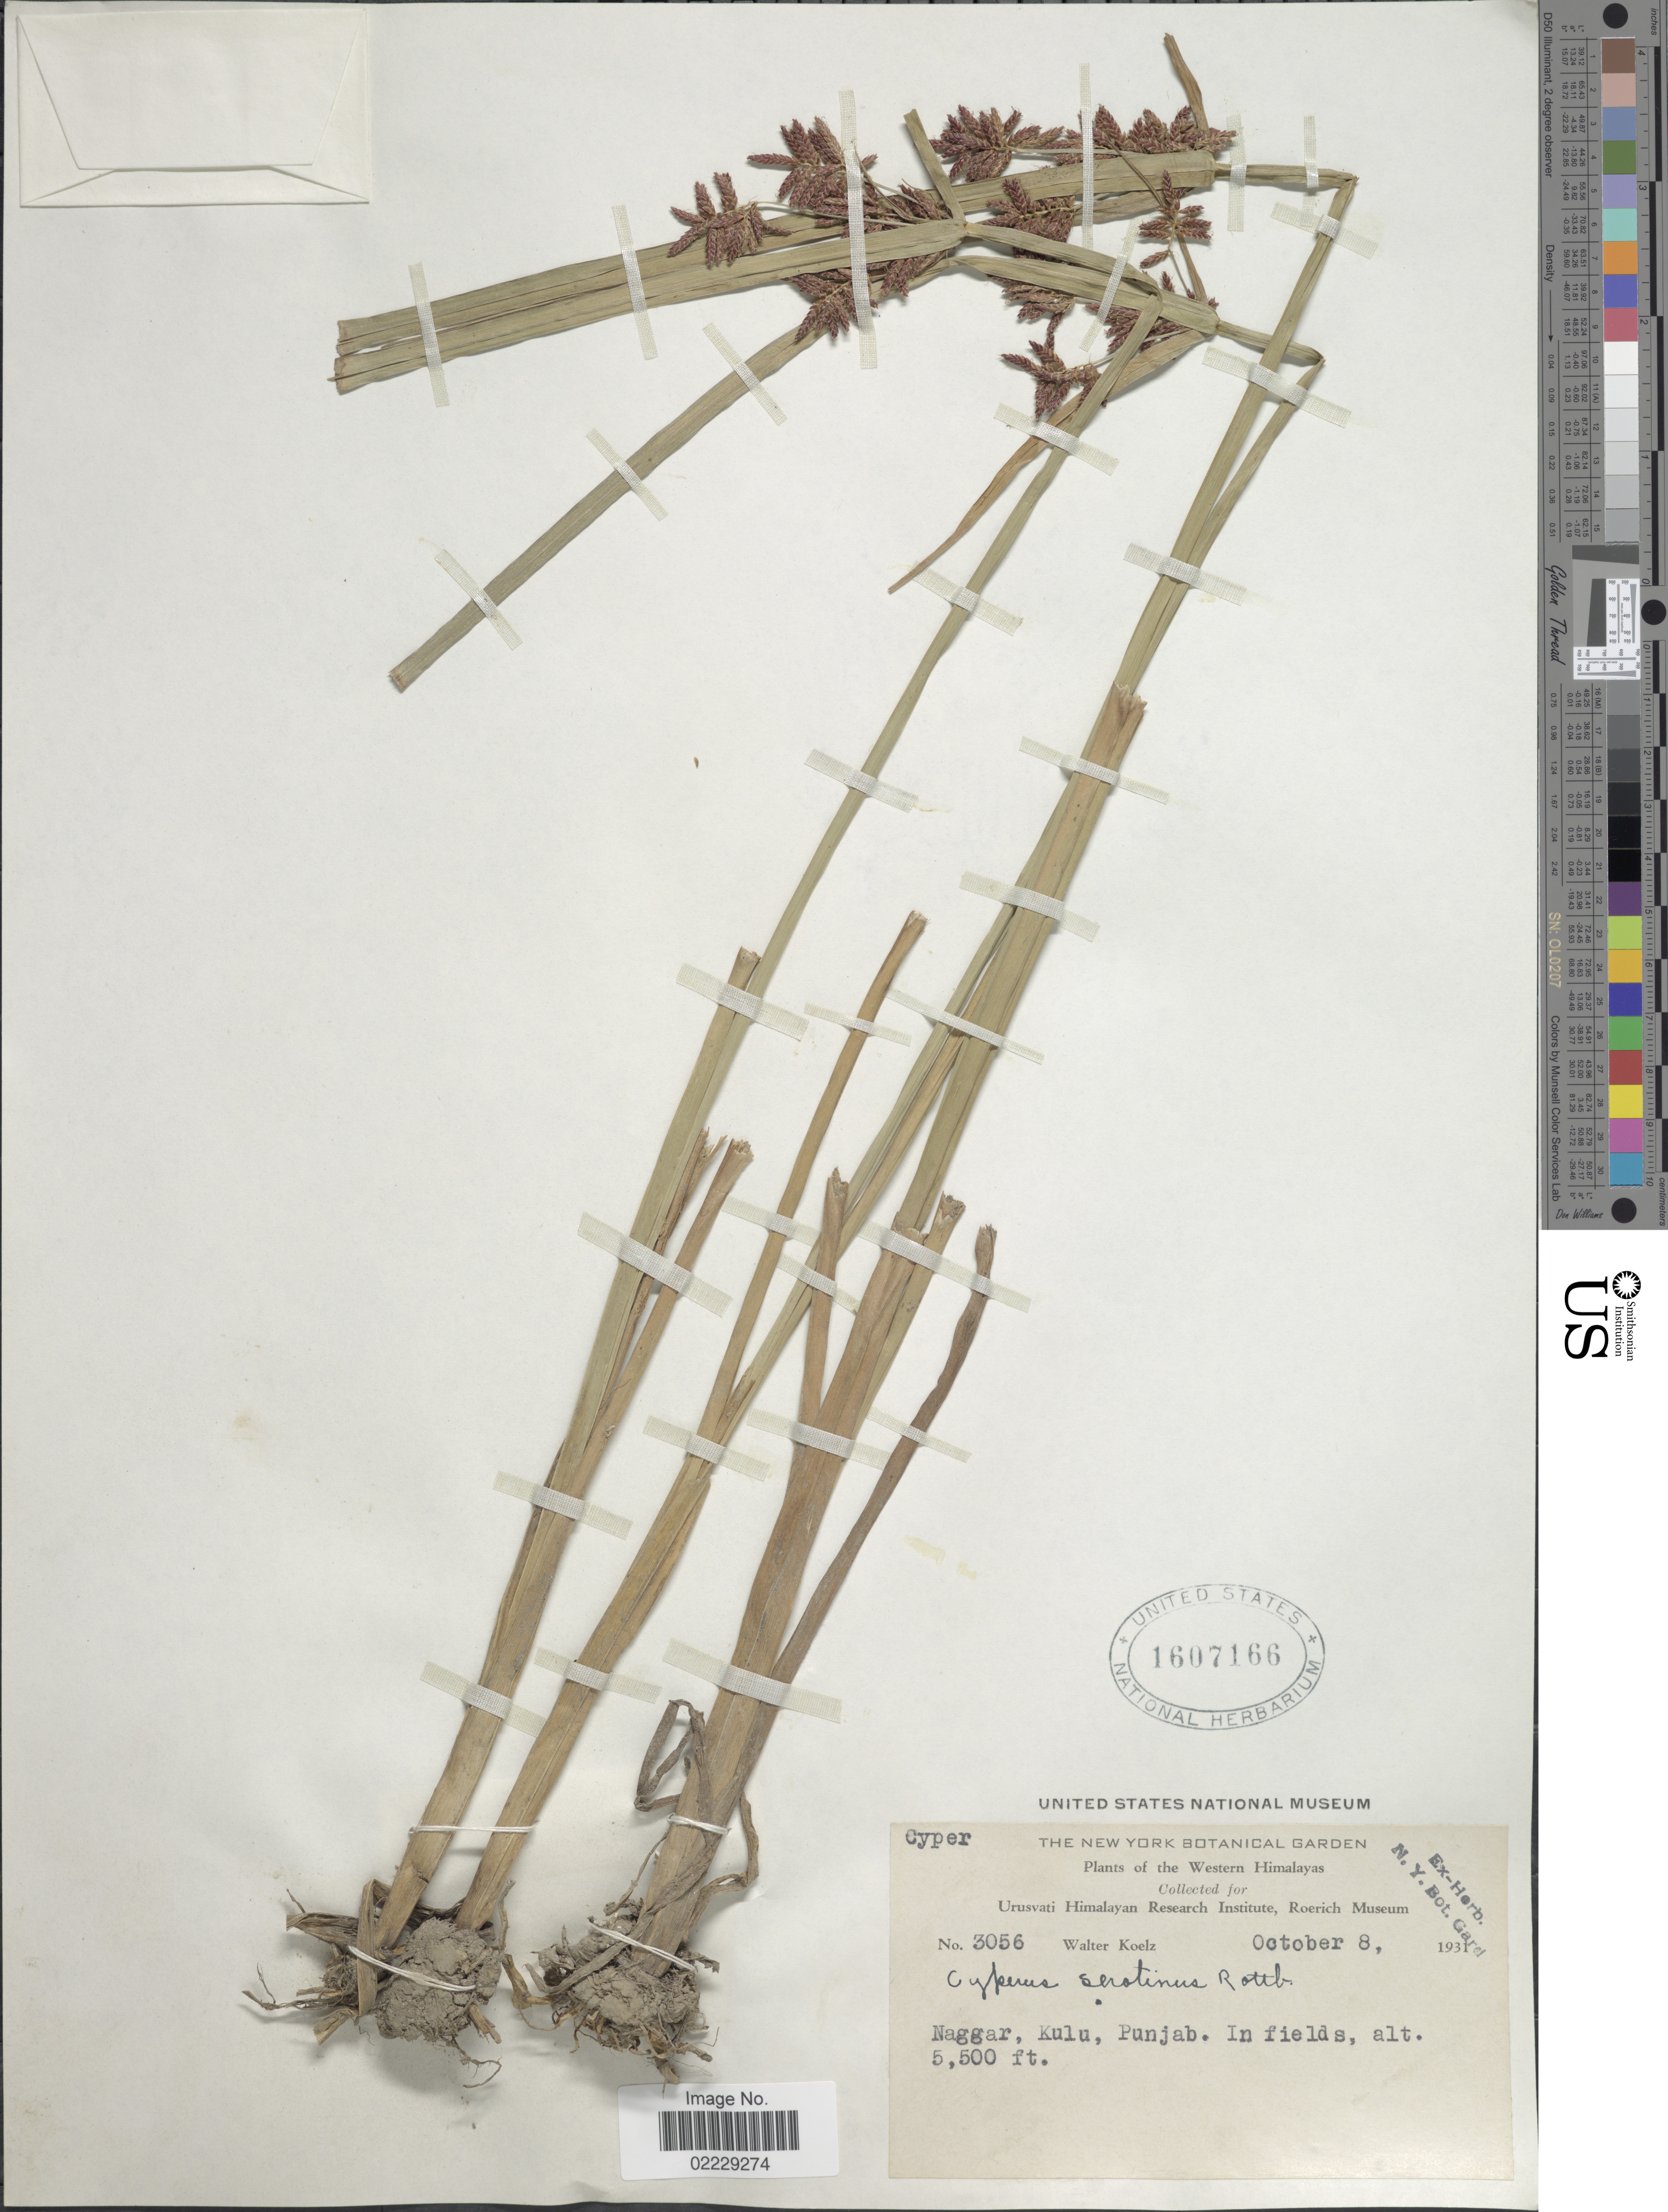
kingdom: Plantae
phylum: Tracheophyta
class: Liliopsida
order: Poales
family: Cyperaceae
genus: Cyperus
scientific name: Cyperus serotinus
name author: Rottb.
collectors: W. N. Koelz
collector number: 3056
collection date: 1931-10-08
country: India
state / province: Punjab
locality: Western Himalayas, Naggar, Kulu, in fields.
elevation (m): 1676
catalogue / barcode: US 1607166